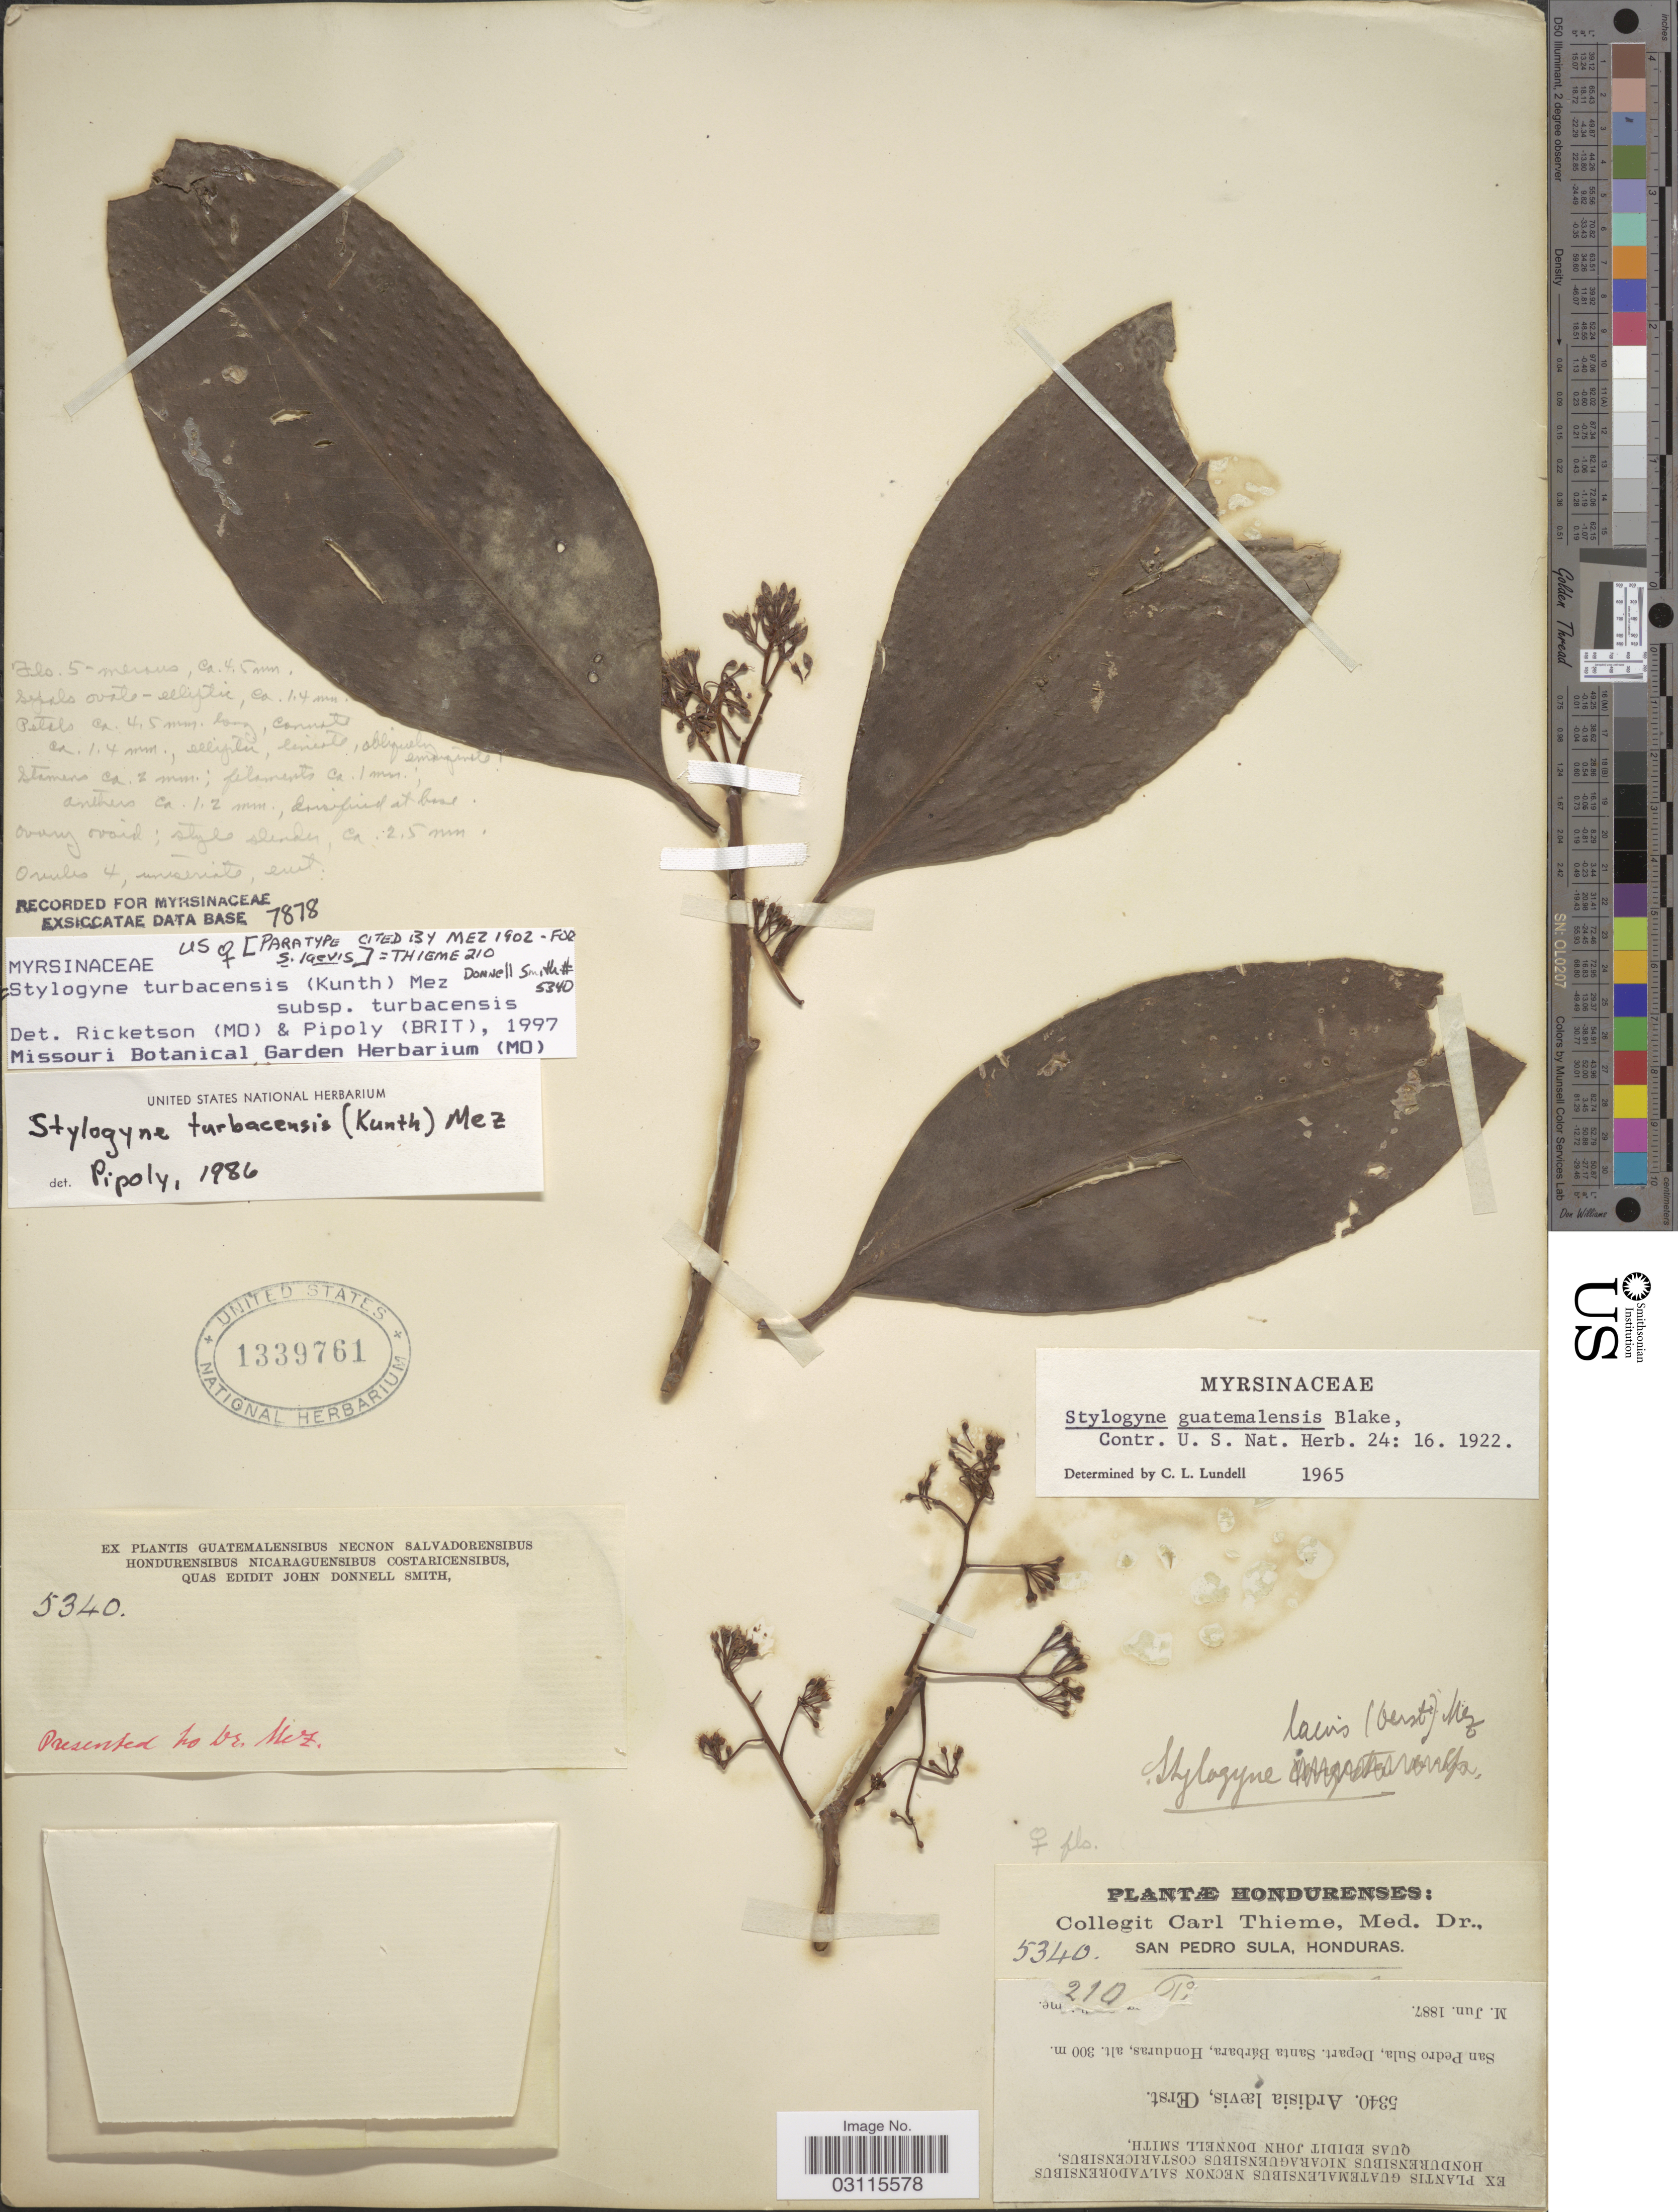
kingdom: Plantae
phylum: Tracheophyta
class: Magnoliopsida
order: Ericales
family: Primulaceae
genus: Stylogyne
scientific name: Stylogyne turbacensis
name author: (Kunth) Mez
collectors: C. Thieme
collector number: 5340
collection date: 1887-06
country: Honduras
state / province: Santa Bárbara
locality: San Pedro Sula, Depart. Santa Bárbara.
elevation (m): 300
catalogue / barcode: US 1339761